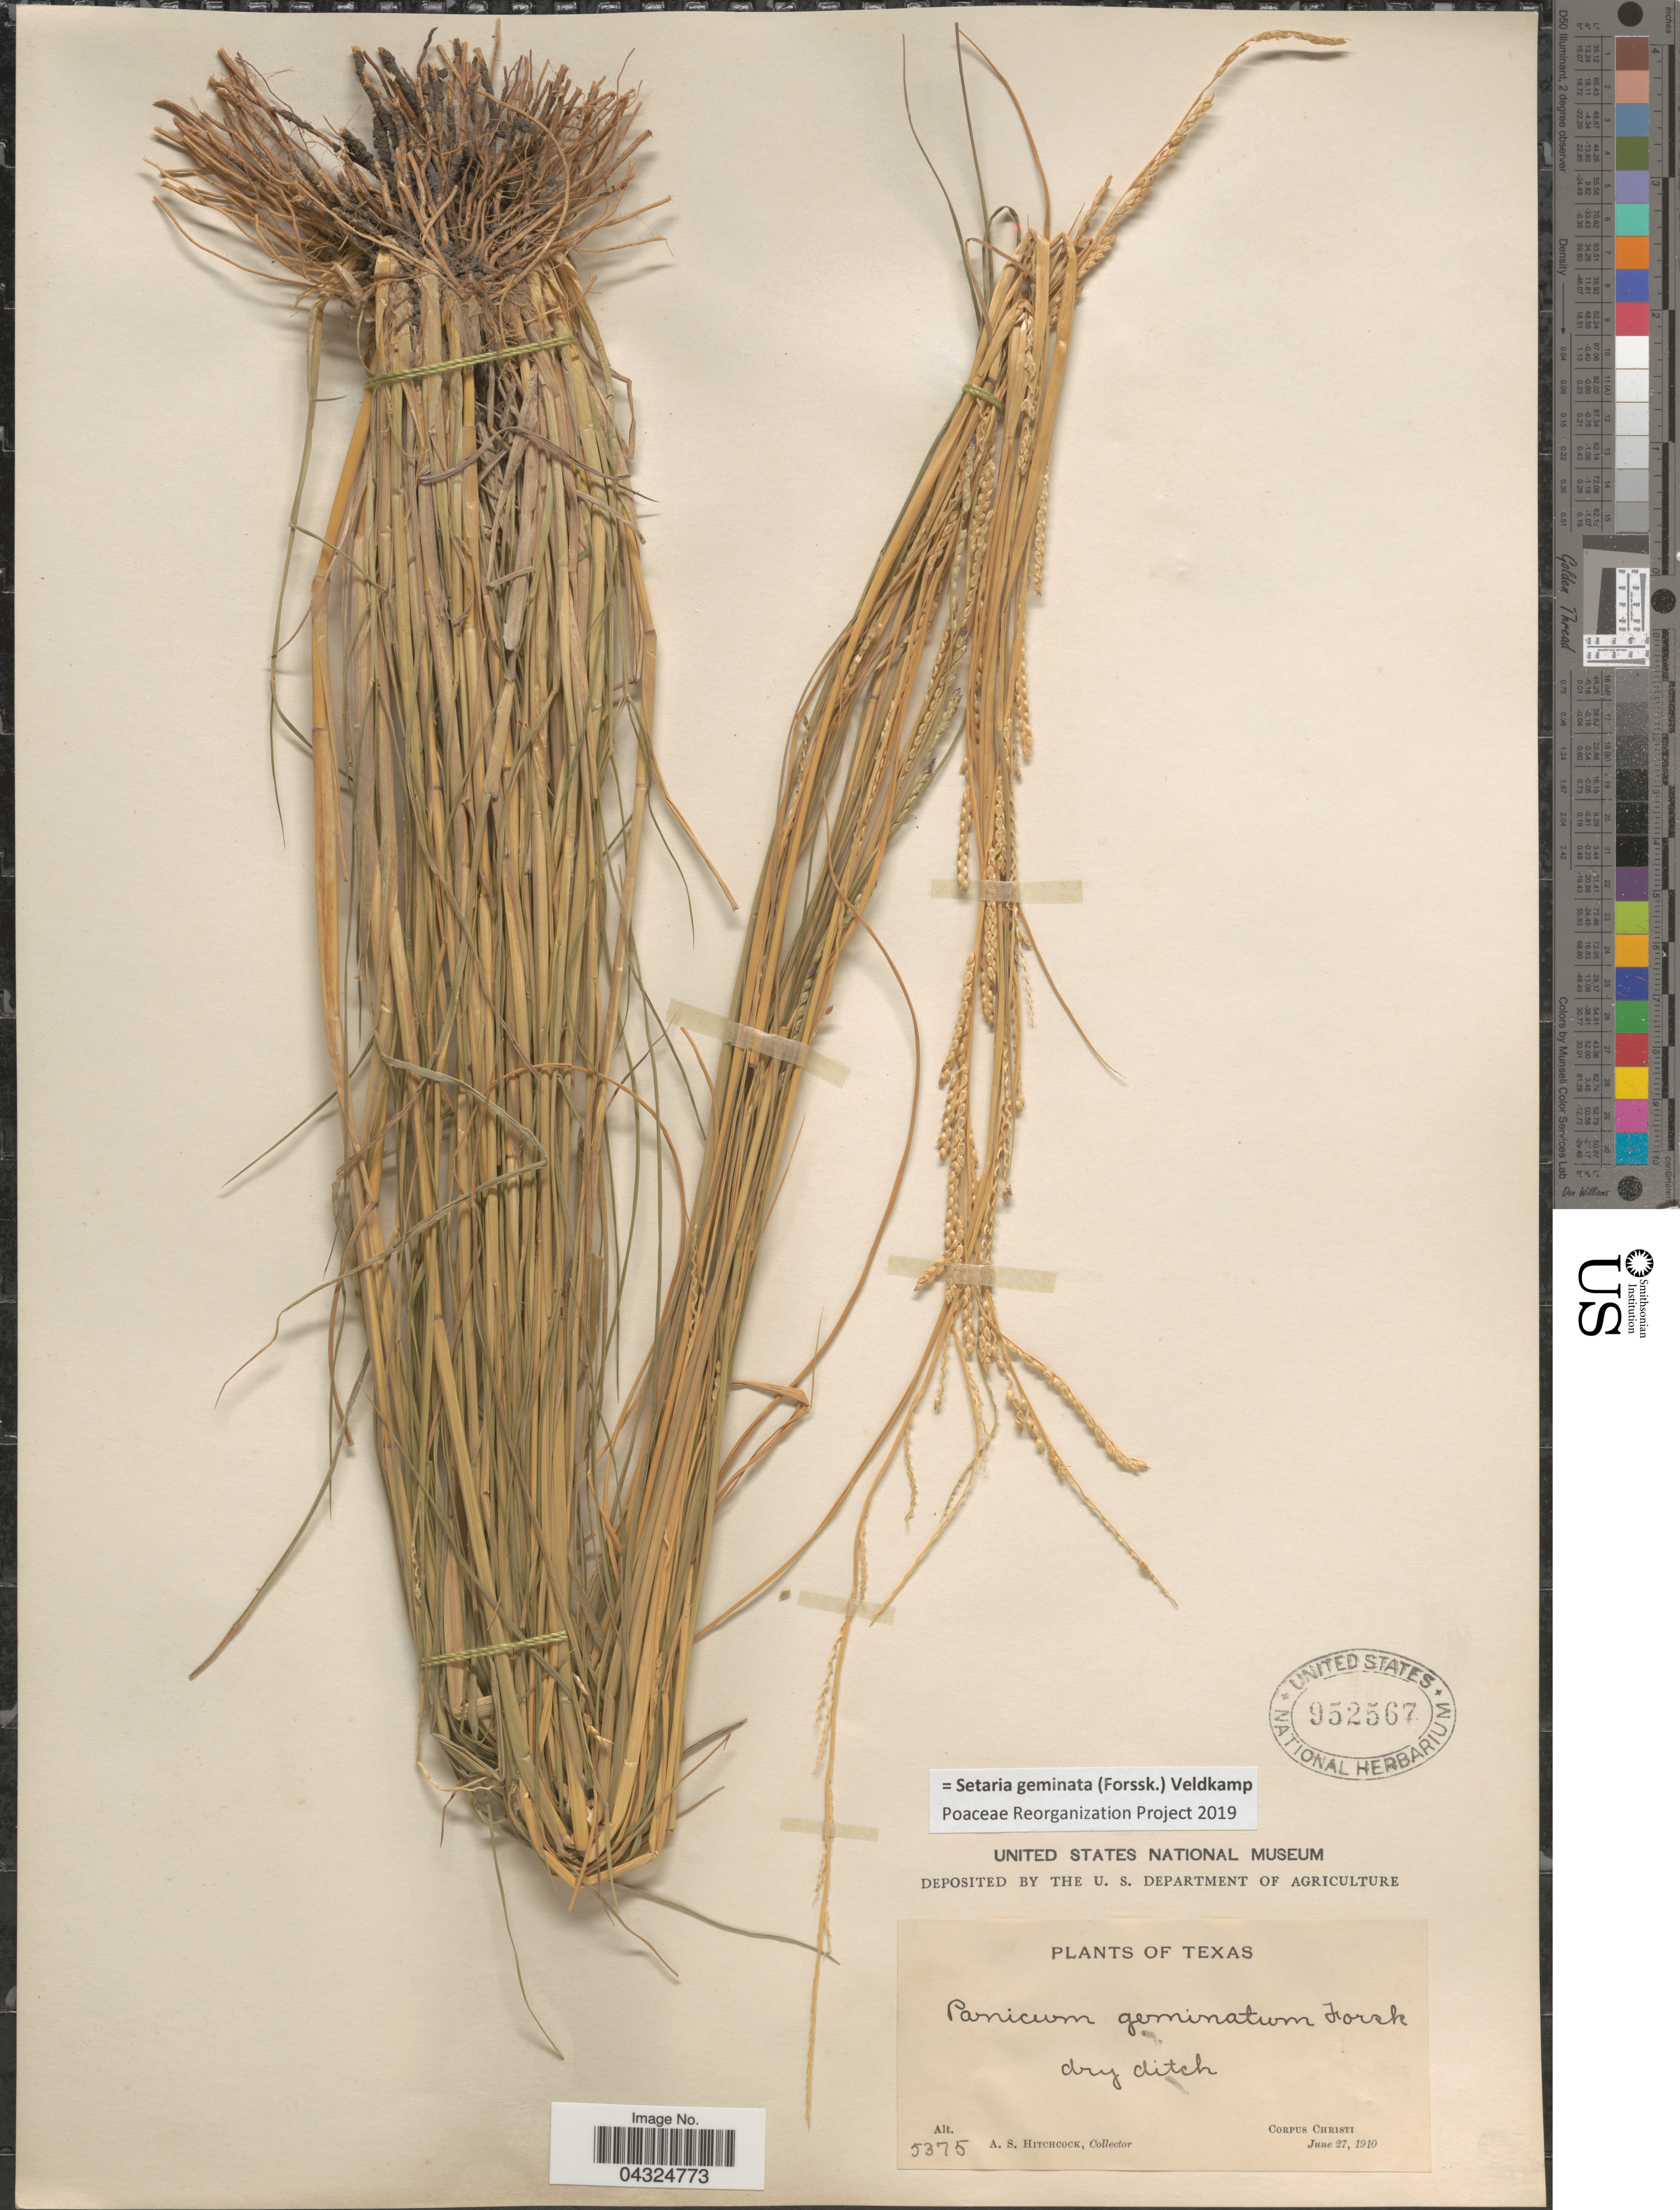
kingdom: Plantae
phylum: Tracheophyta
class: Liliopsida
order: Poales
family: Poaceae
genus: Setaria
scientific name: Setaria geminata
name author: (Forssk.) Veldkamp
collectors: A. S. Hitchcock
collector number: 5375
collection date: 1910-06-27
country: United States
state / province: Texas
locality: Dry ditch. Corpus Christi.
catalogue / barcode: US 952567